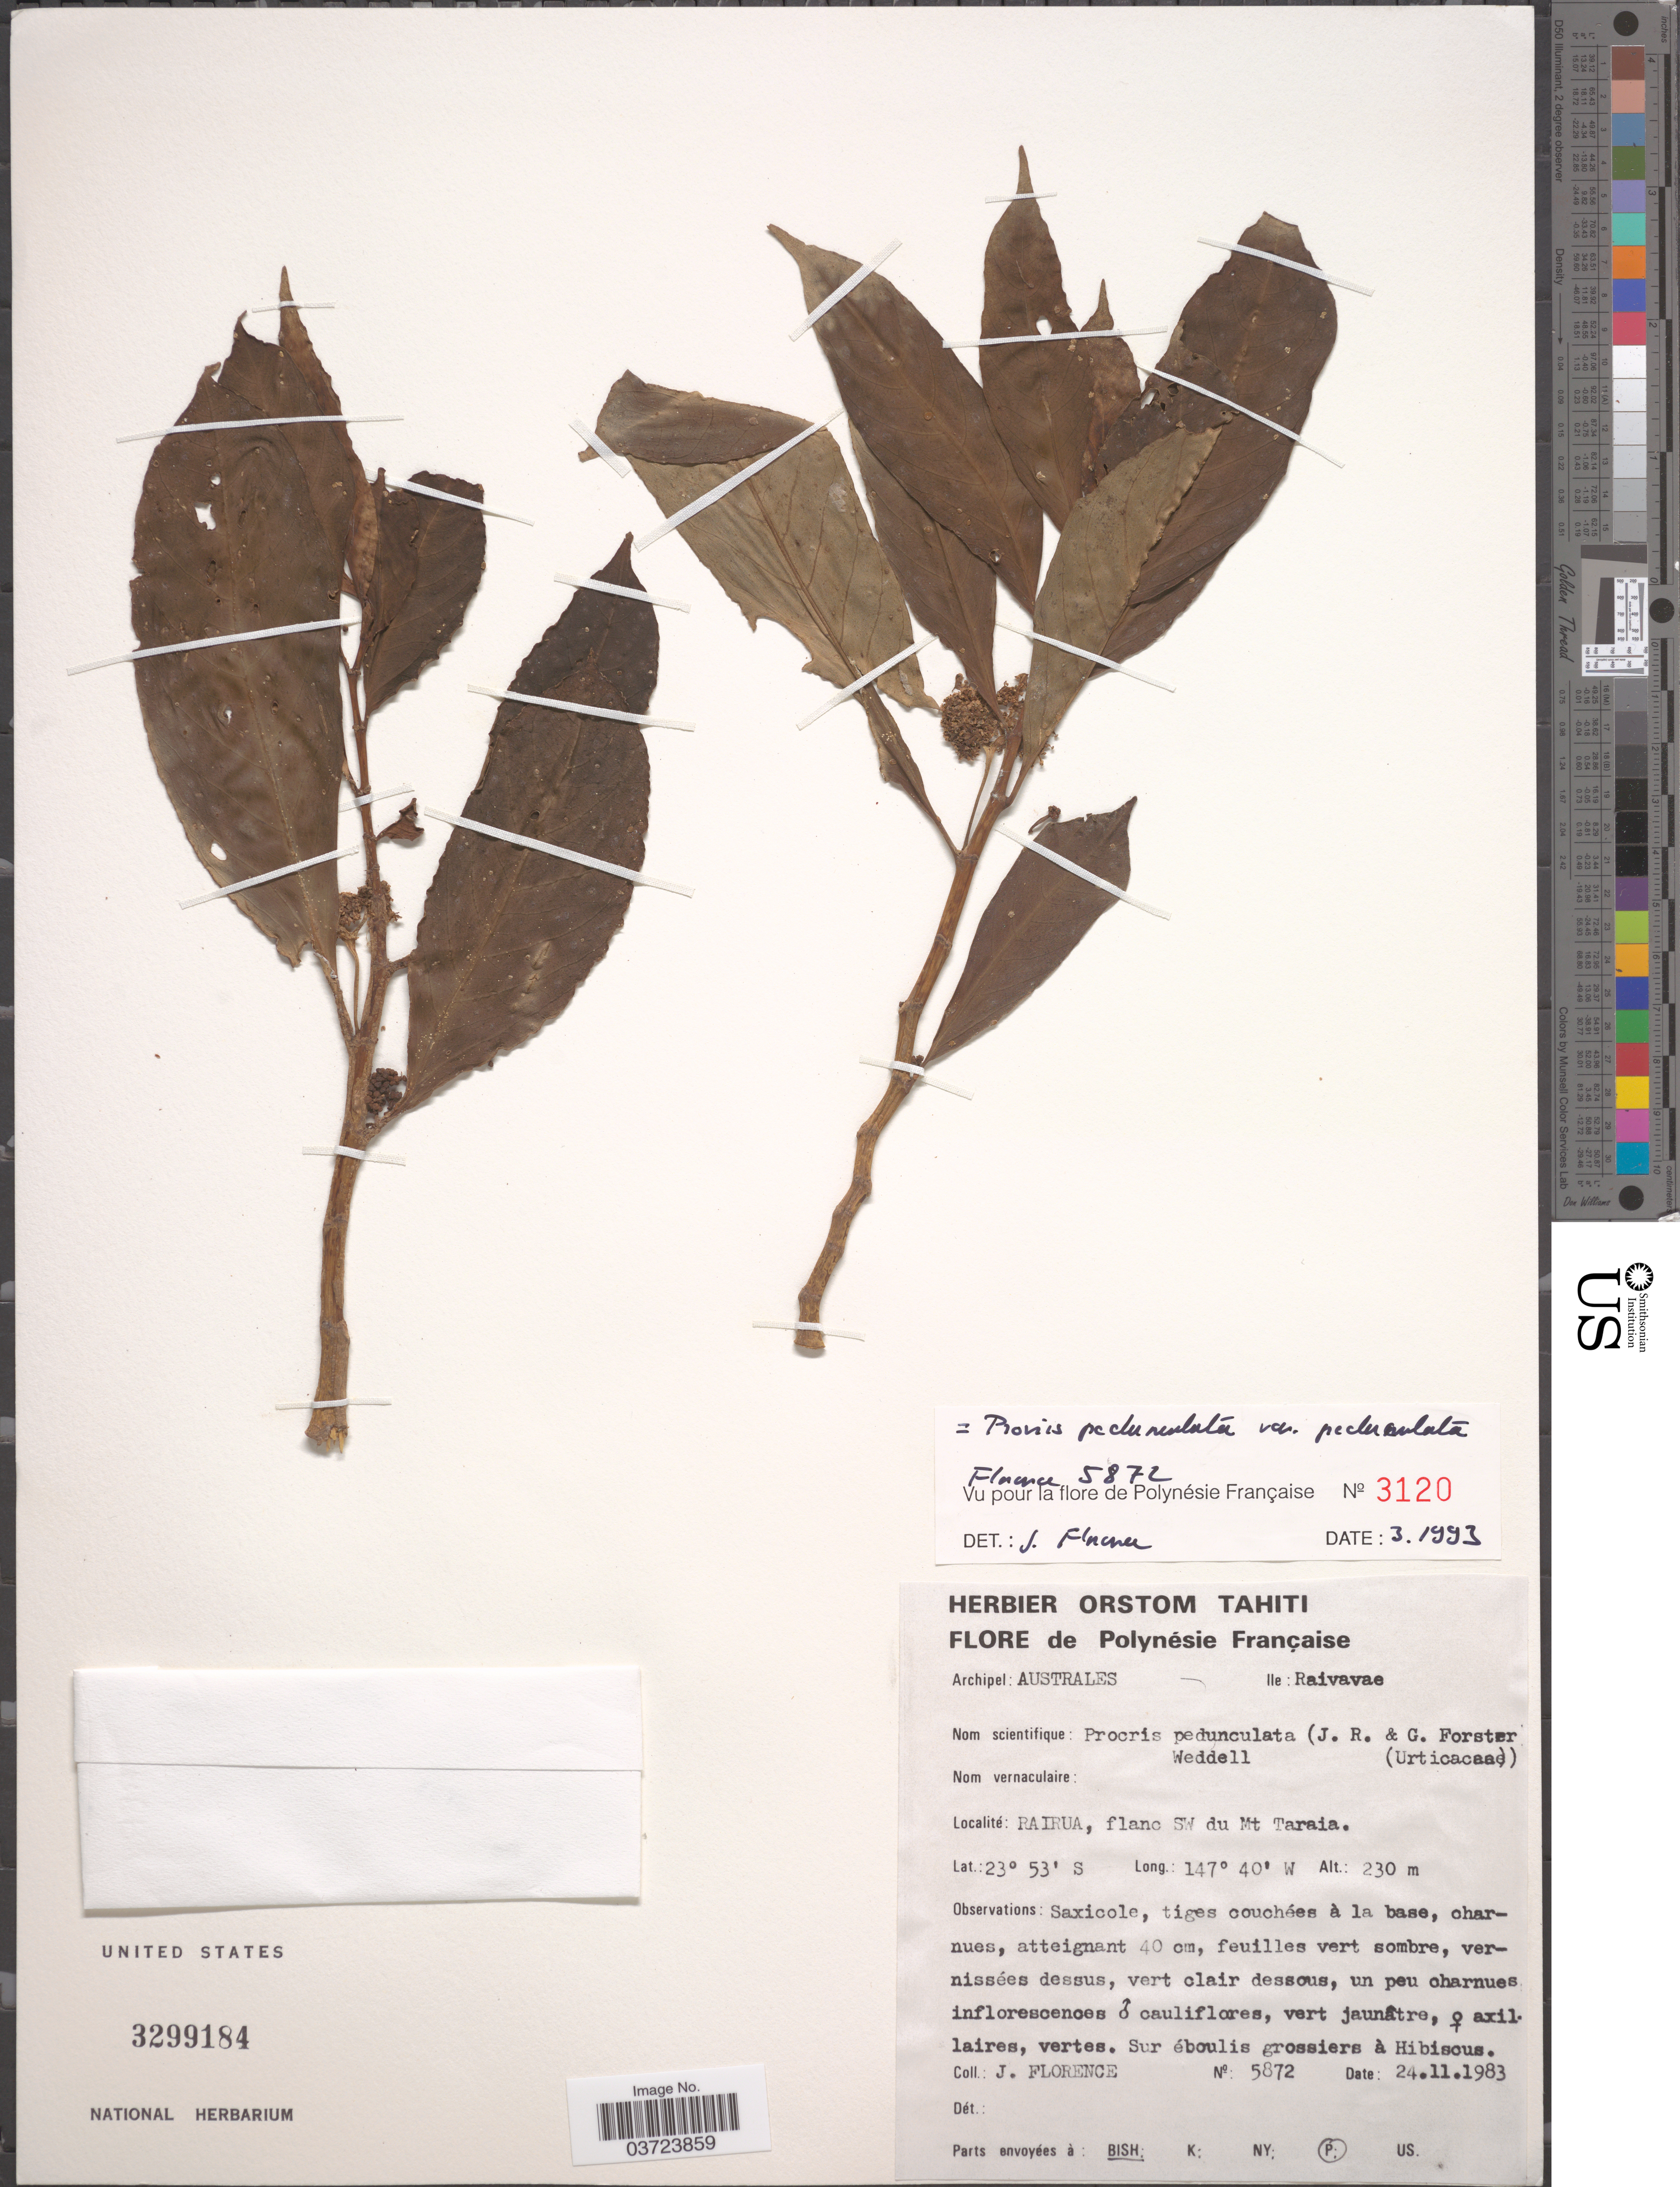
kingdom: Plantae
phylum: Tracheophyta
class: Magnoliopsida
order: Rosales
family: Urticaceae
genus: Procris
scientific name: Procris pedunculata var. pedunculata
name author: (J.R. Forst. & G. Forst.) Wedd.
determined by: Florence, J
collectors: J. Florence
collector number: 5872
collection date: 1983-11-24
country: French Polynesia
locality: Archipel: Australes. Ile: Raivavae. Rairua, flano SW du Mt Taraia.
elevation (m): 230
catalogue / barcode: US 3299184